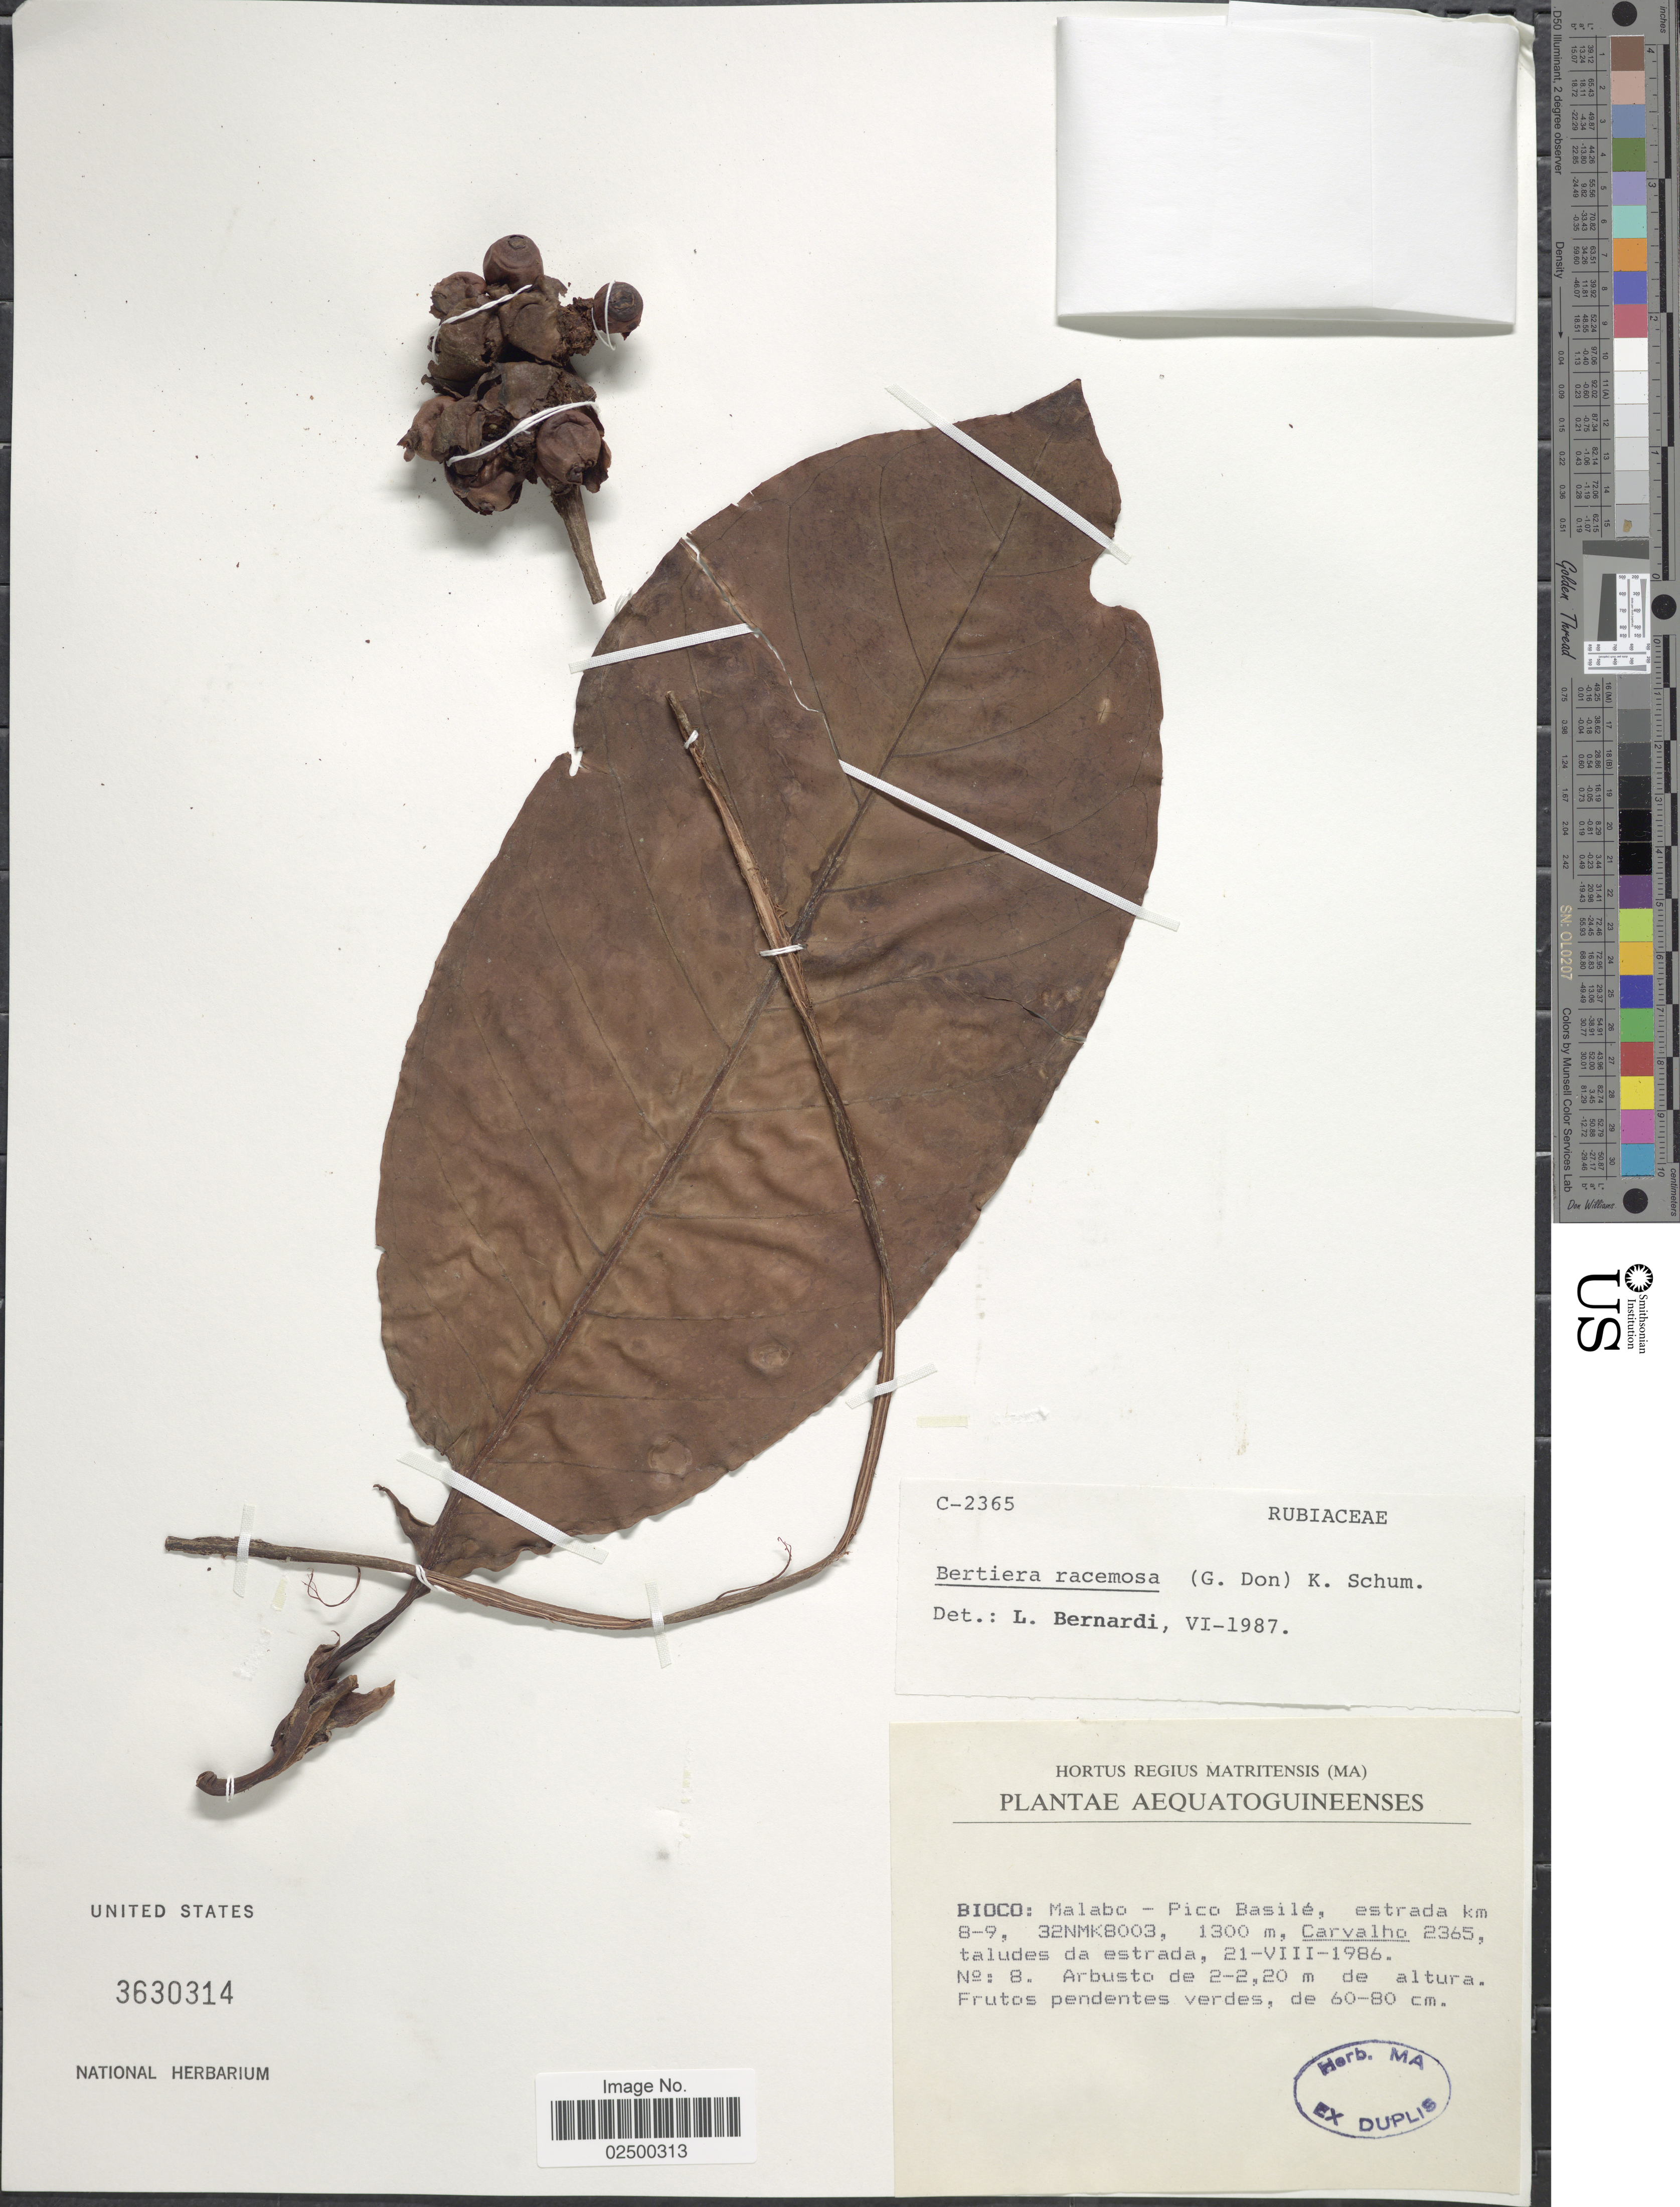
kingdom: Plantae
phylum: Tracheophyta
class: Magnoliopsida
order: Gentianales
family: Rubiaceae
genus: Bertiera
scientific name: Bertiera racemosa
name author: (G. Don) K. Schum.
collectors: Carvalho, --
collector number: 2365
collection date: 1986-08-21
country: Equatorial Guinea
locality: Aequatoguineenses, Malabo, Pico Basile, estrada km 8-9, 32NMK8003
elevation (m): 1300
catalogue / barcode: US 3630314